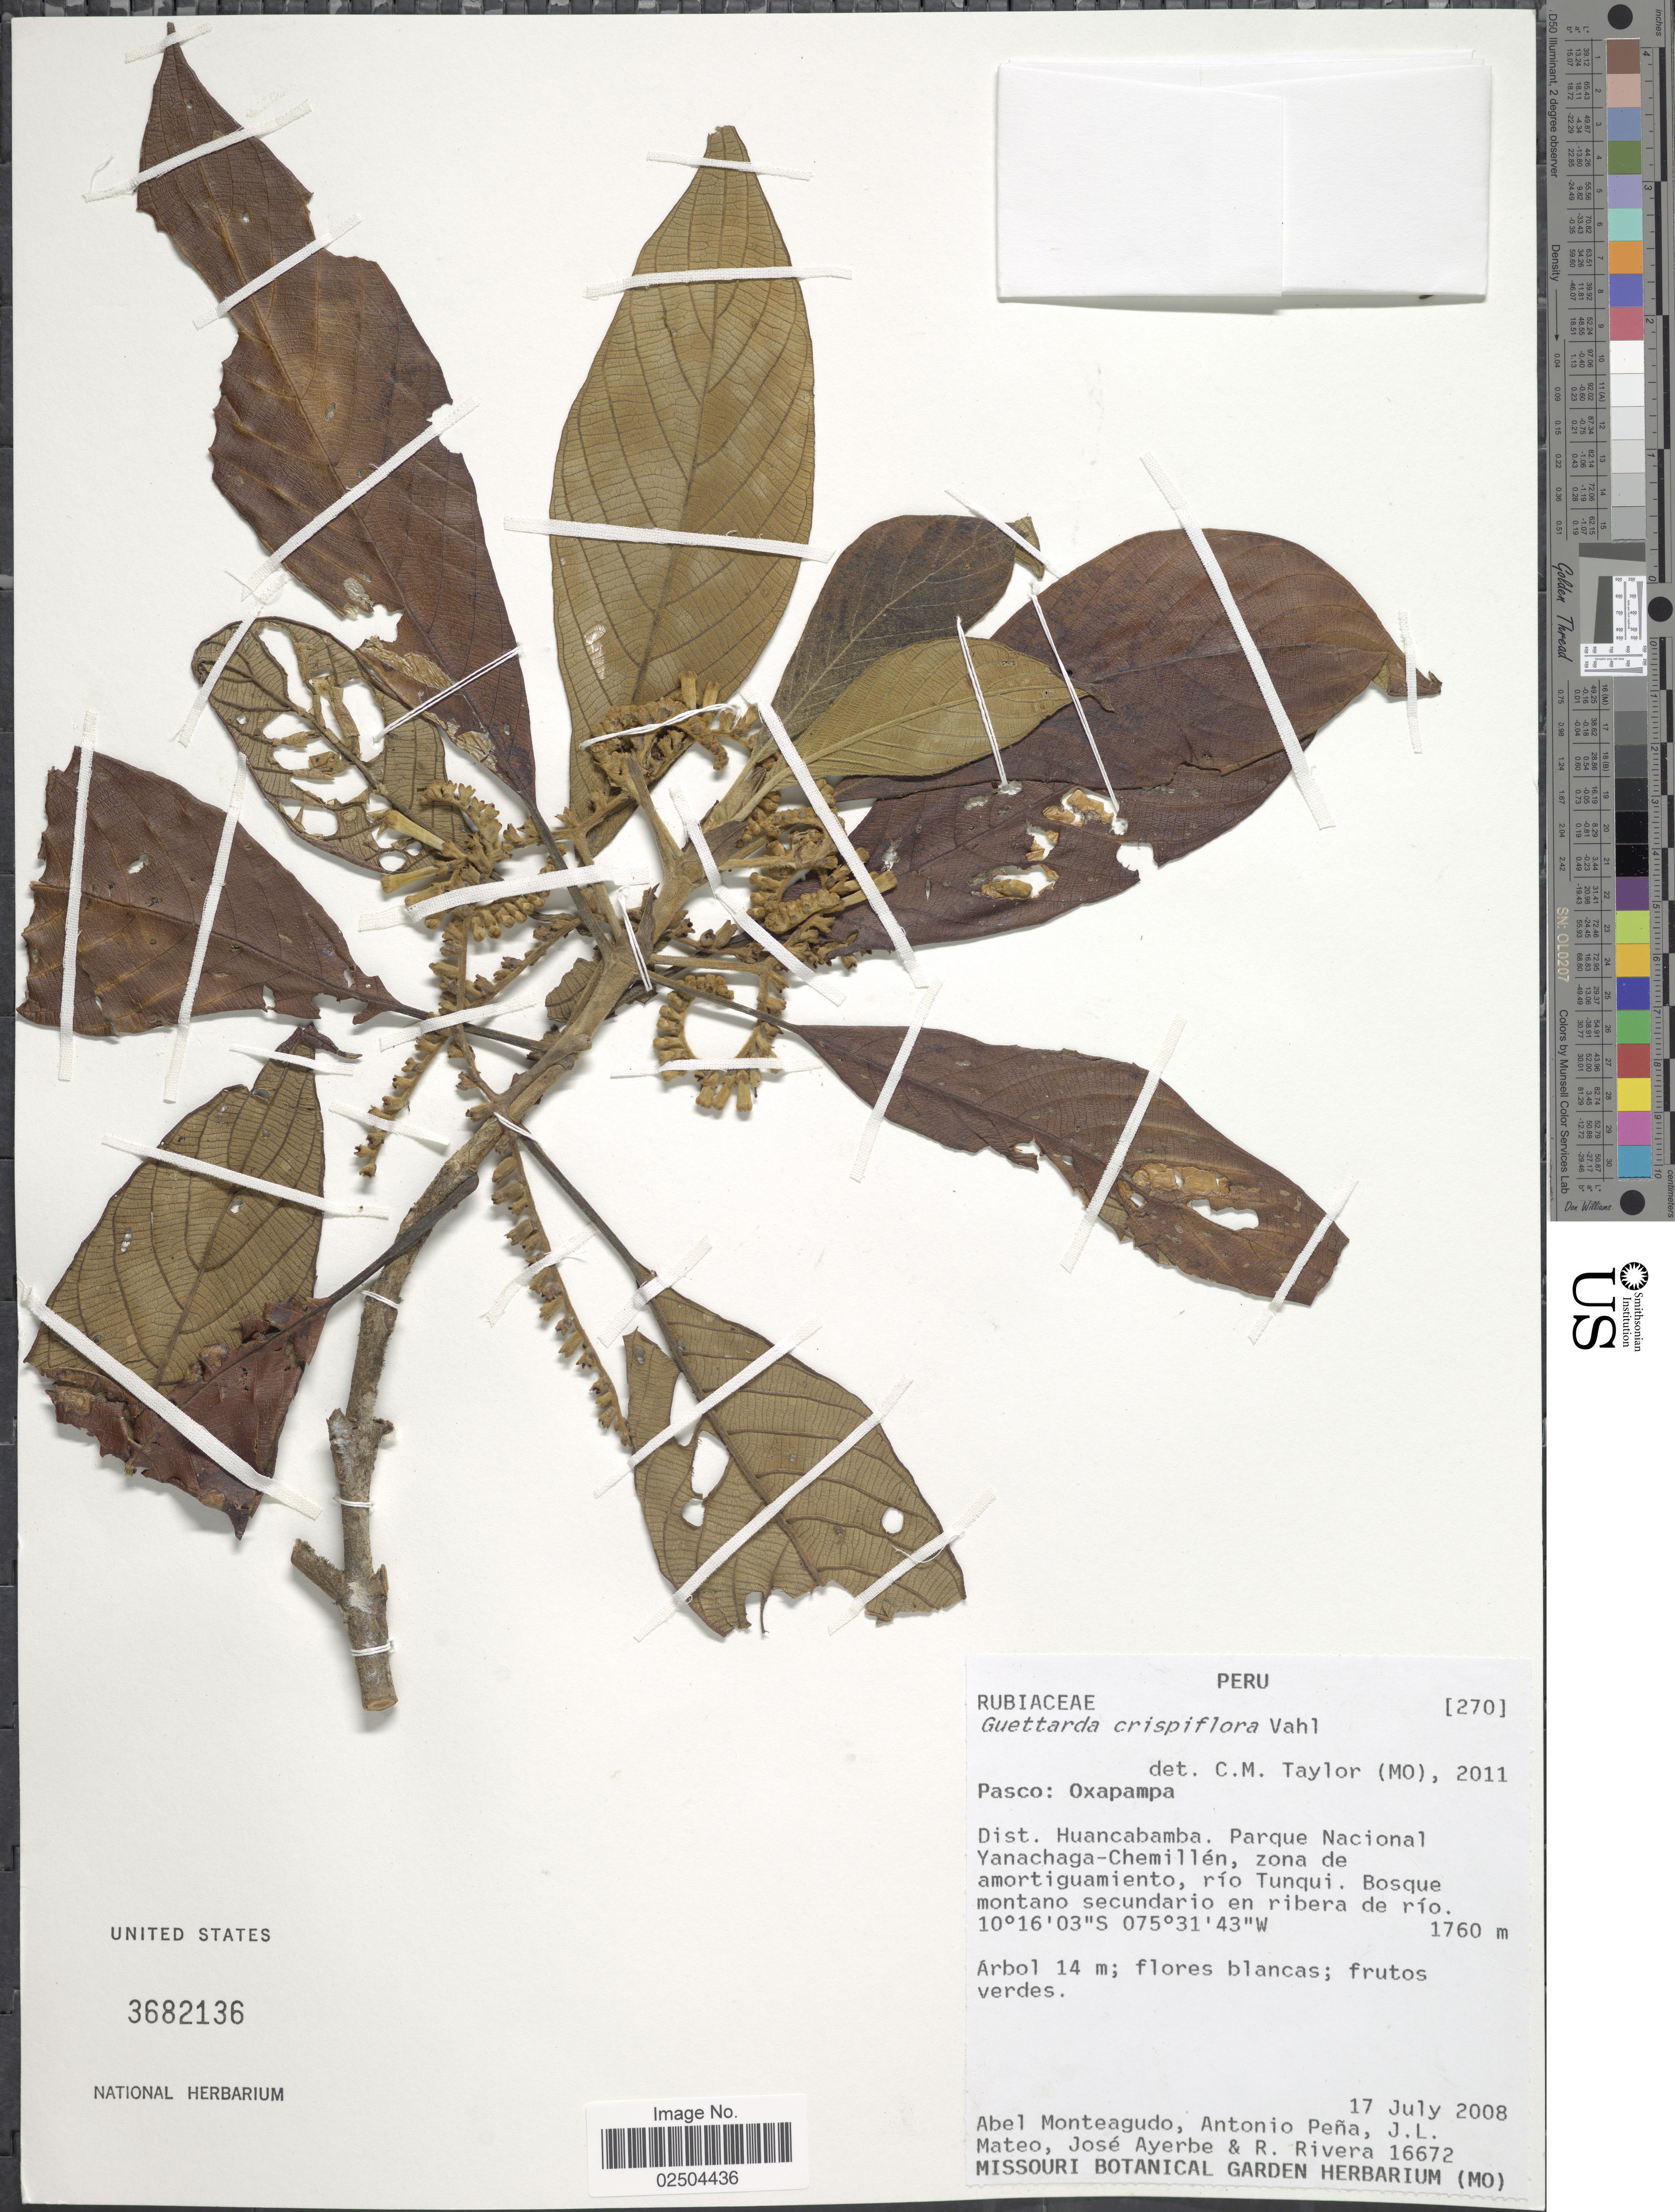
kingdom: Plantae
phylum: Tracheophyta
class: Magnoliopsida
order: Gentianales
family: Rubiaceae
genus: Guettarda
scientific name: Guettarda crispiflora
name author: Vahl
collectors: A. Monteagudo, A. Peña, J. Mateo, J. Ayerbe & R. Rivera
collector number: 16672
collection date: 2008-07-17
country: Peru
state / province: Pasco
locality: Pasco: Oxapampa, Dist. Huancabamba, Parque Nacional Yanachaga-Chemillen, zona de amortiguamiento, rio Tunqui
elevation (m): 1760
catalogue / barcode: US 3682136